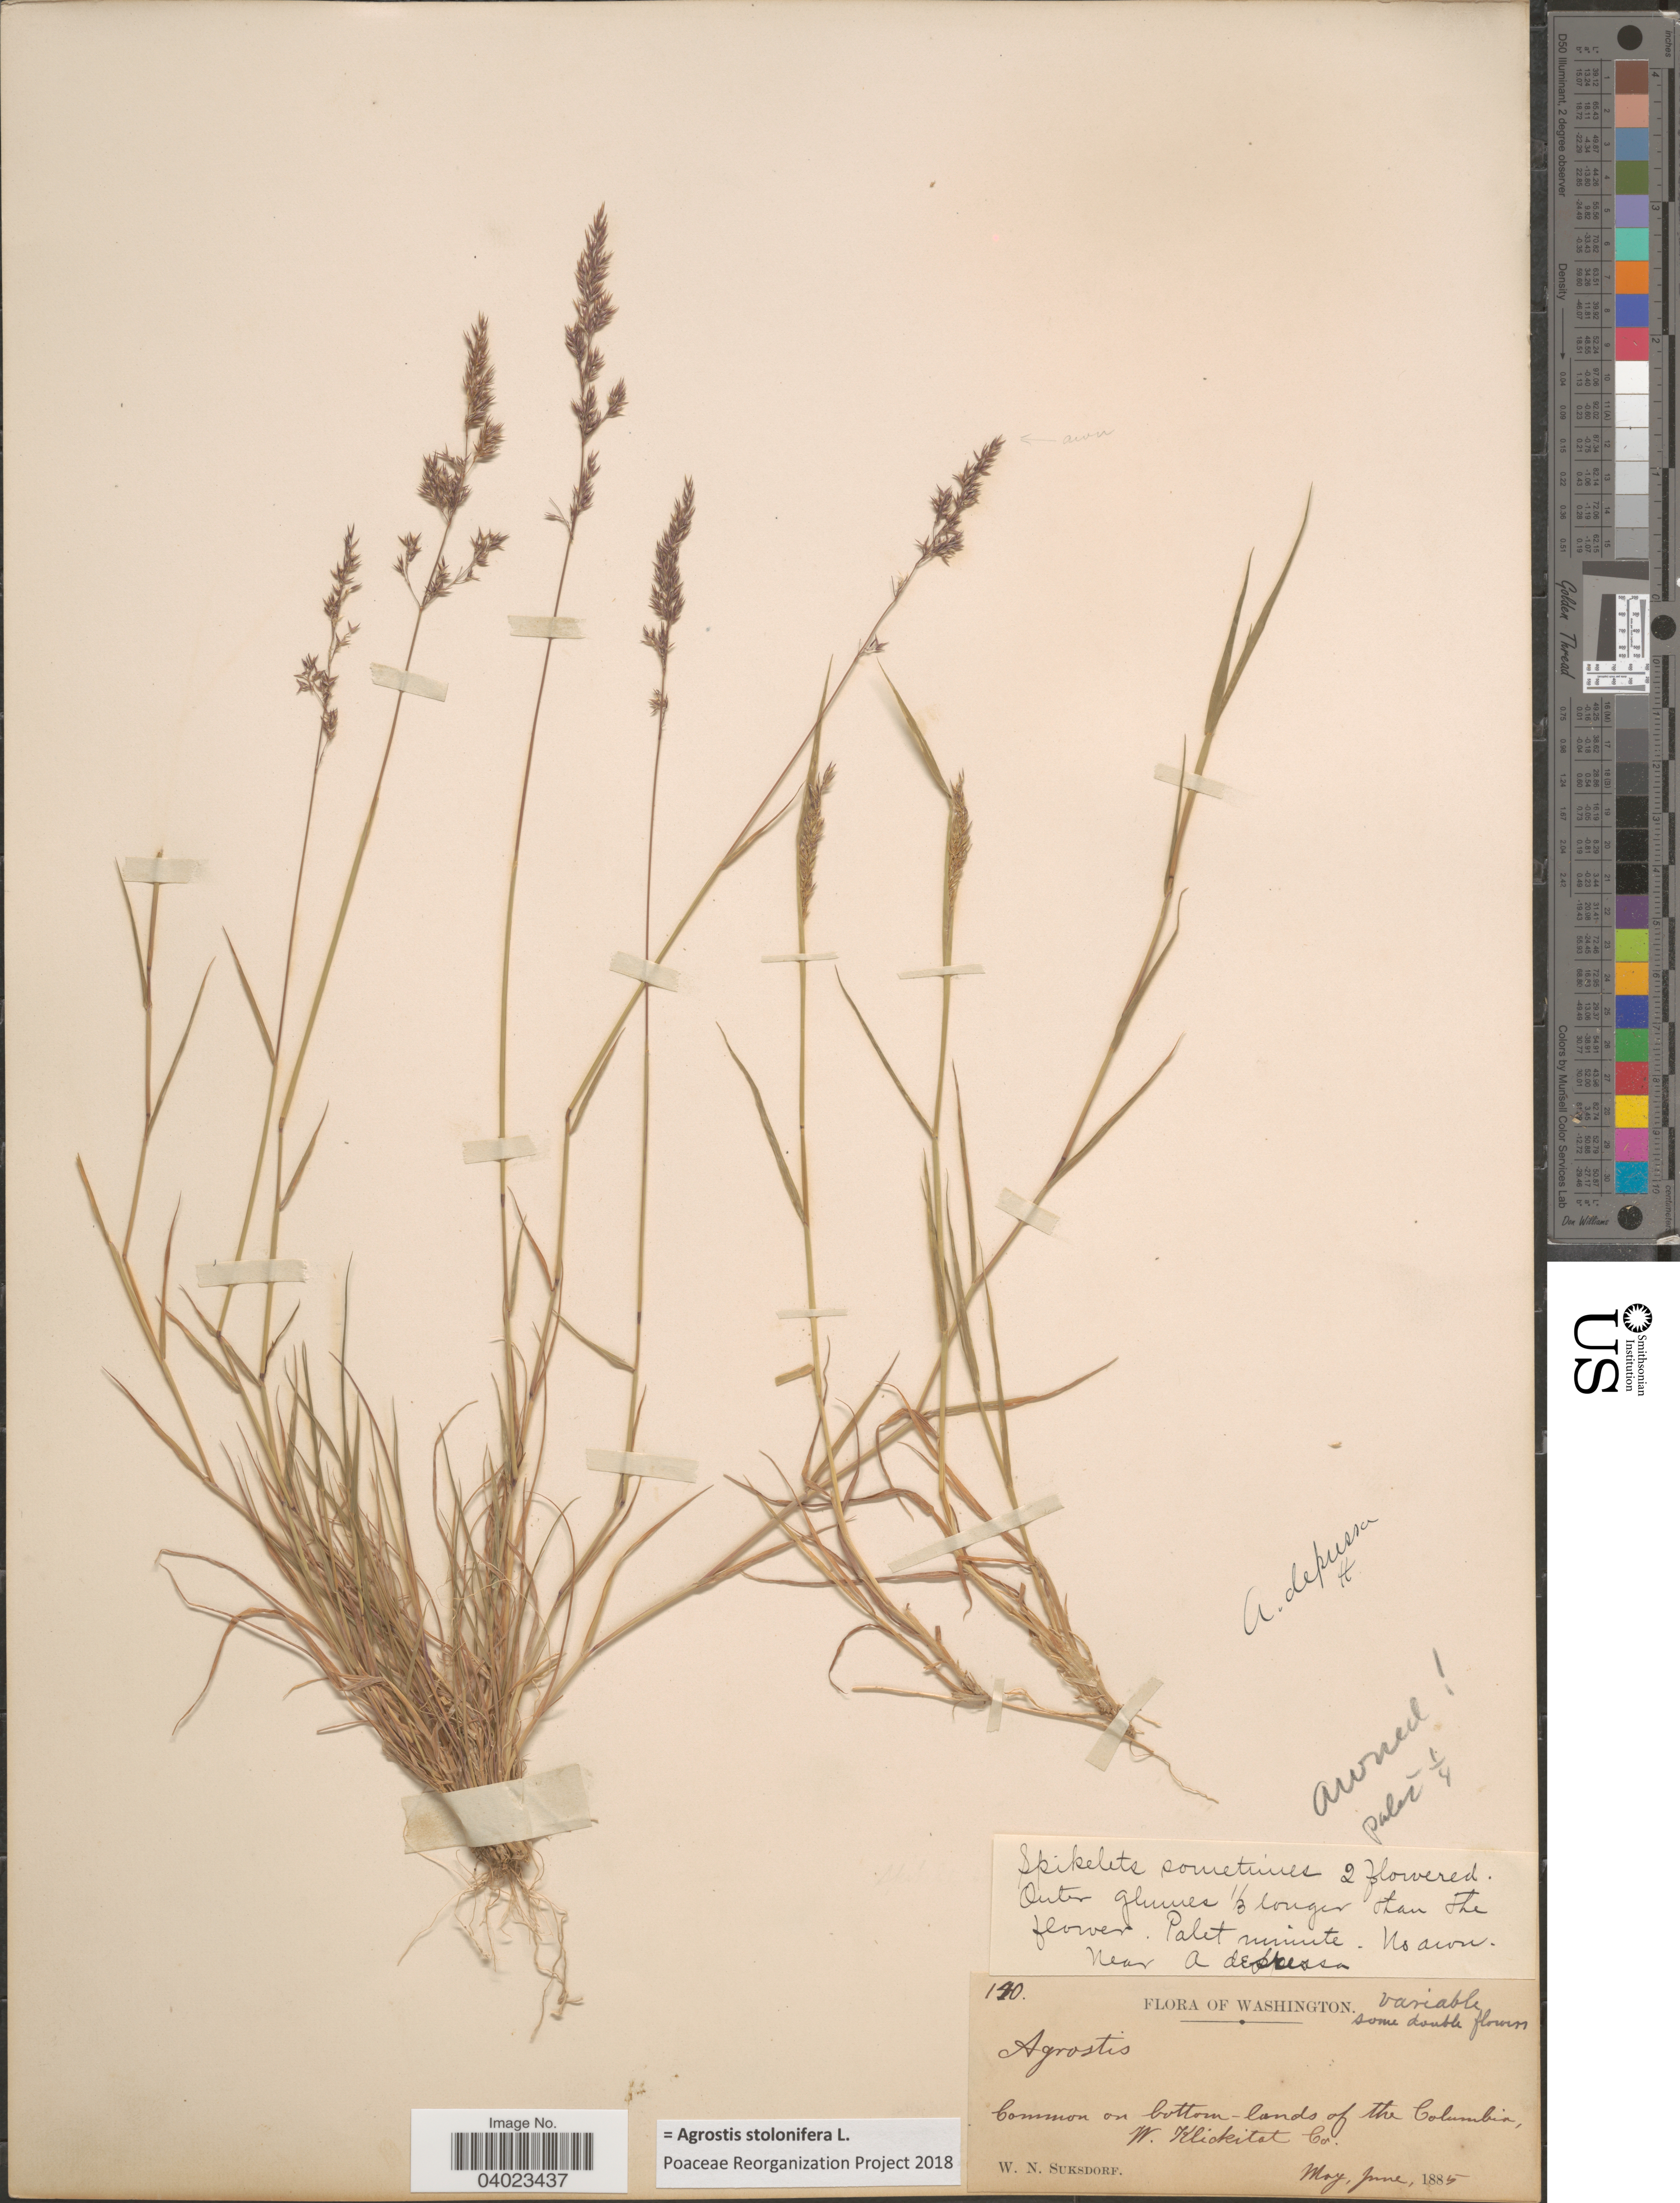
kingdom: Plantae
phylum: Tracheophyta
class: Liliopsida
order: Poales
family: Poaceae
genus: Agrostis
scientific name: Agrostis stolonifera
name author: L.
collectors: W. N. Suksdorf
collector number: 140*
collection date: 1885-05/1885-06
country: United States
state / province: Washington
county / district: Klickitat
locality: On bottom-lands of the Columbia, W. Klickitat Co.